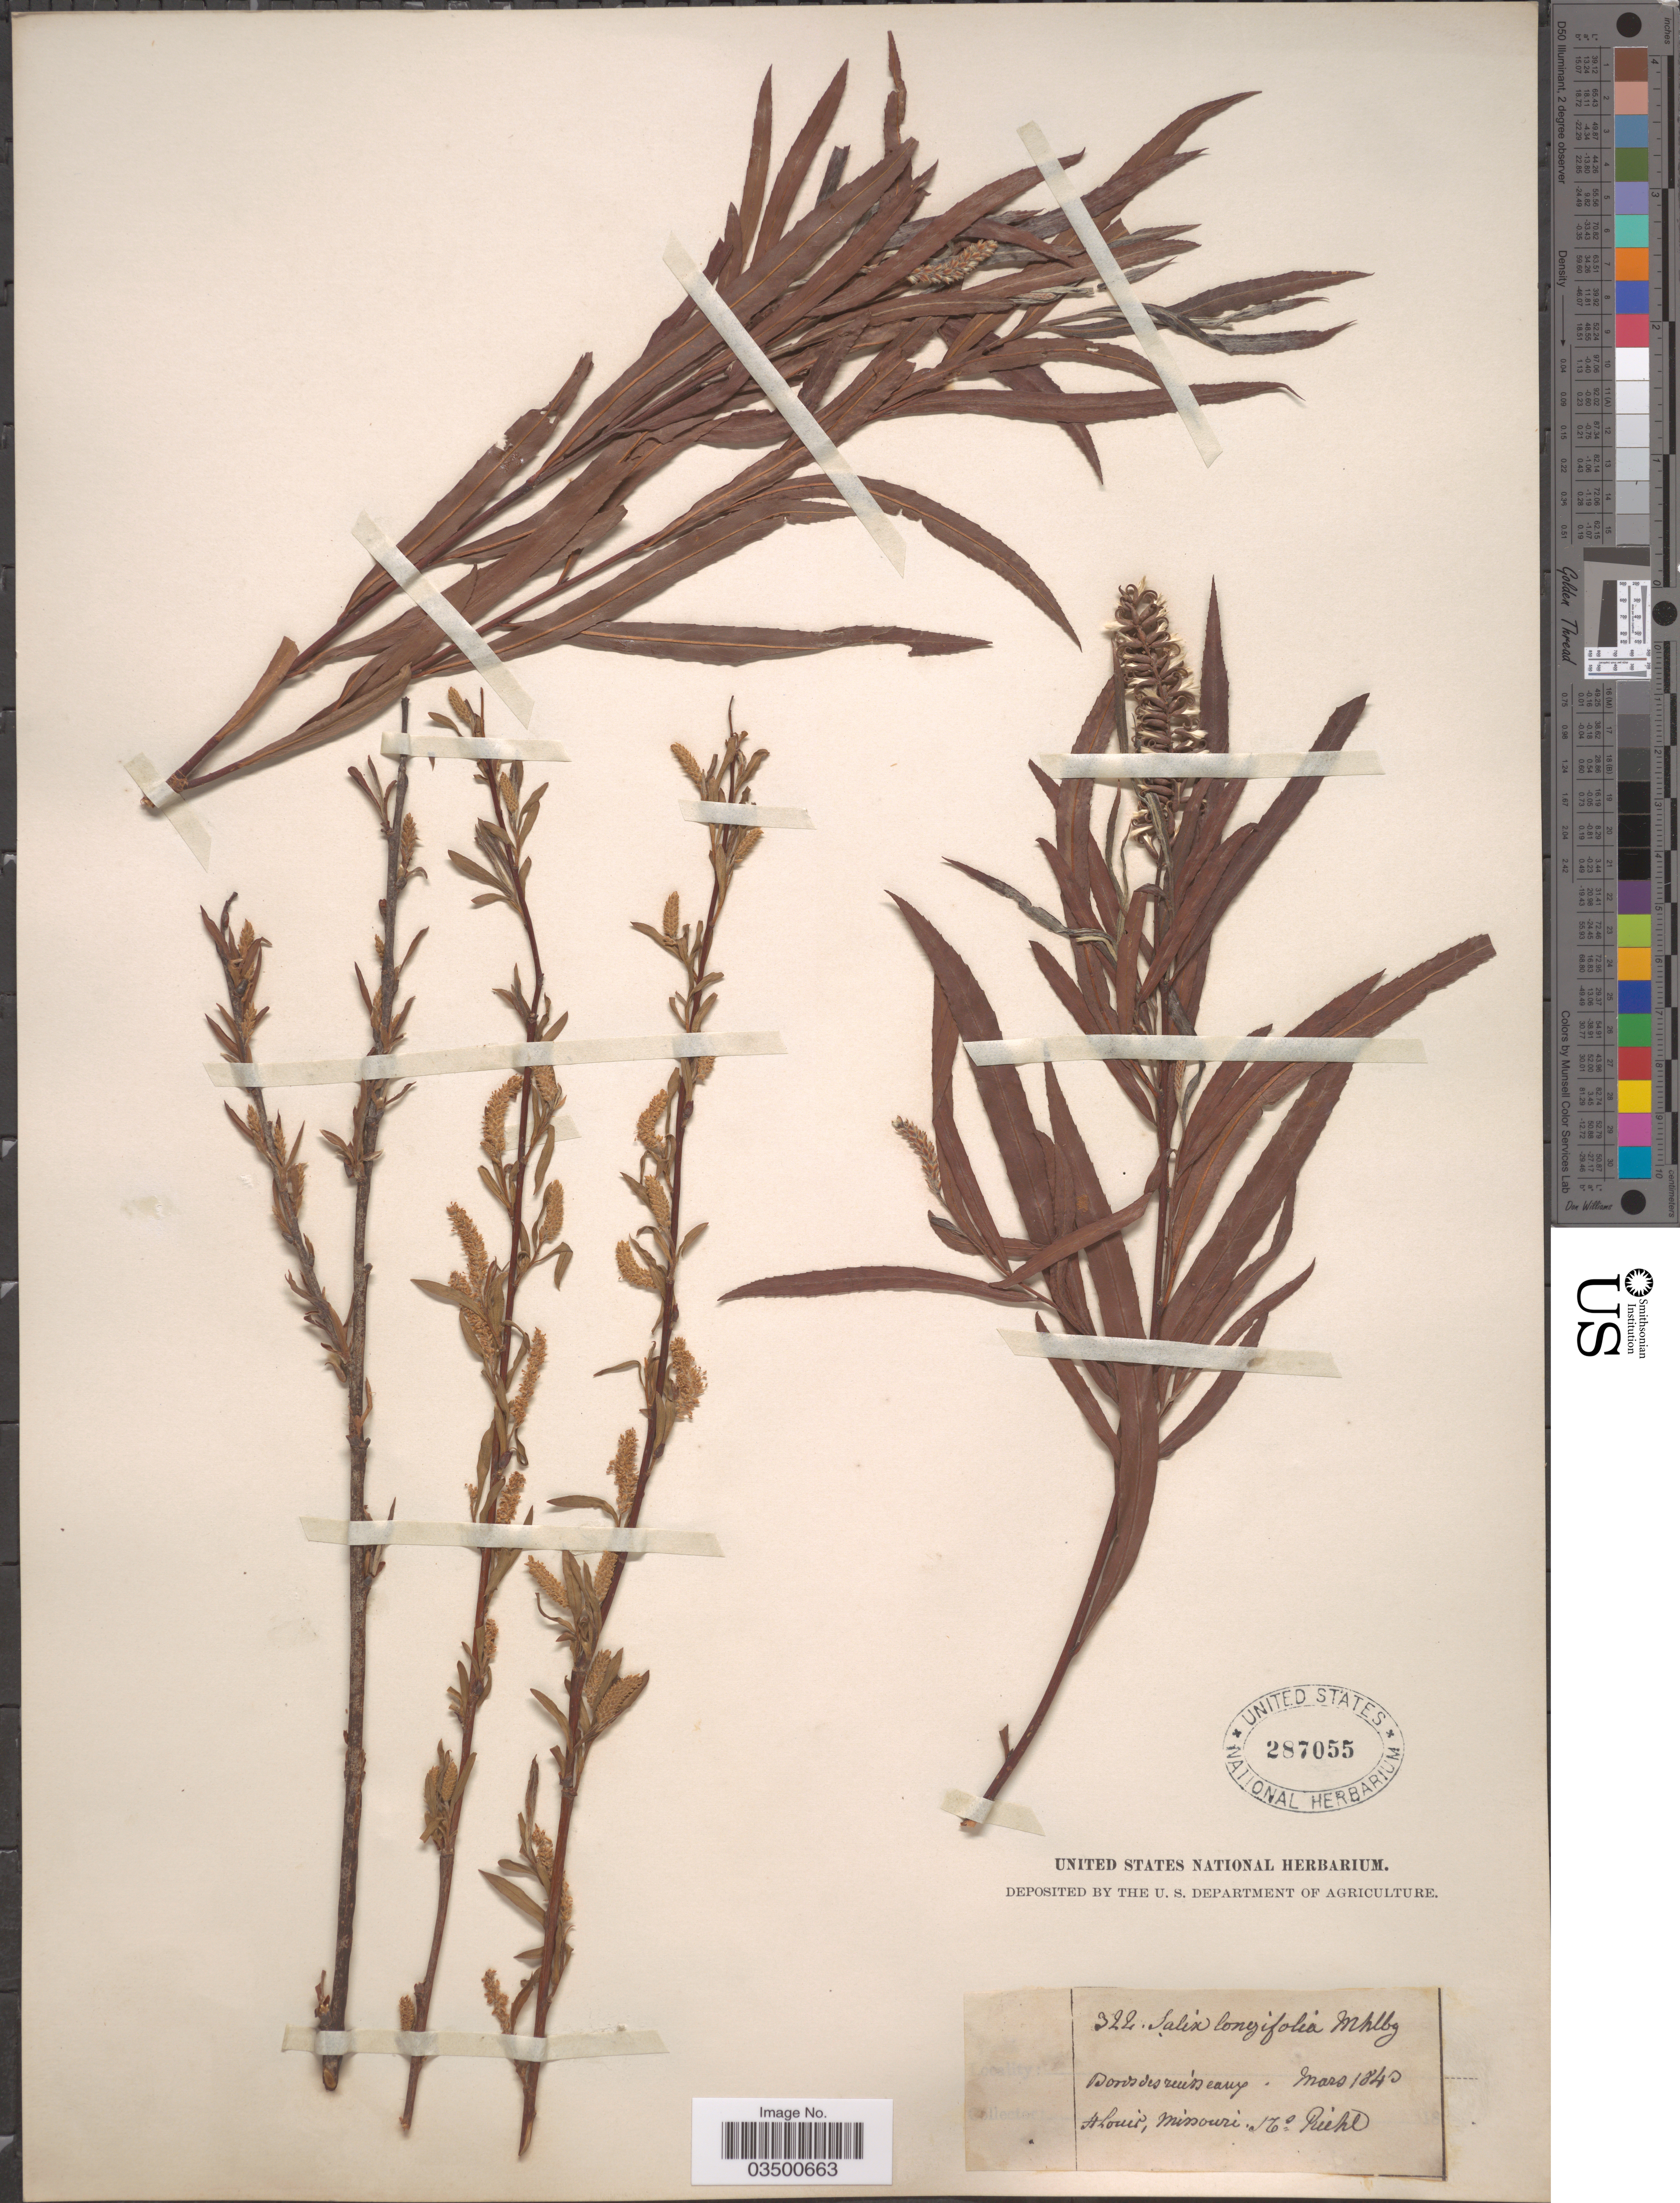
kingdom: Plantae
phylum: Tracheophyta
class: Magnoliopsida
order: Malpighiales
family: Salicaceae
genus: Salix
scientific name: Salix interior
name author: Rowlee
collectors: Riehl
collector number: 322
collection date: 1840-03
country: United States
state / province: Missouri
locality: St. Louis.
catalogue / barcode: US 287055